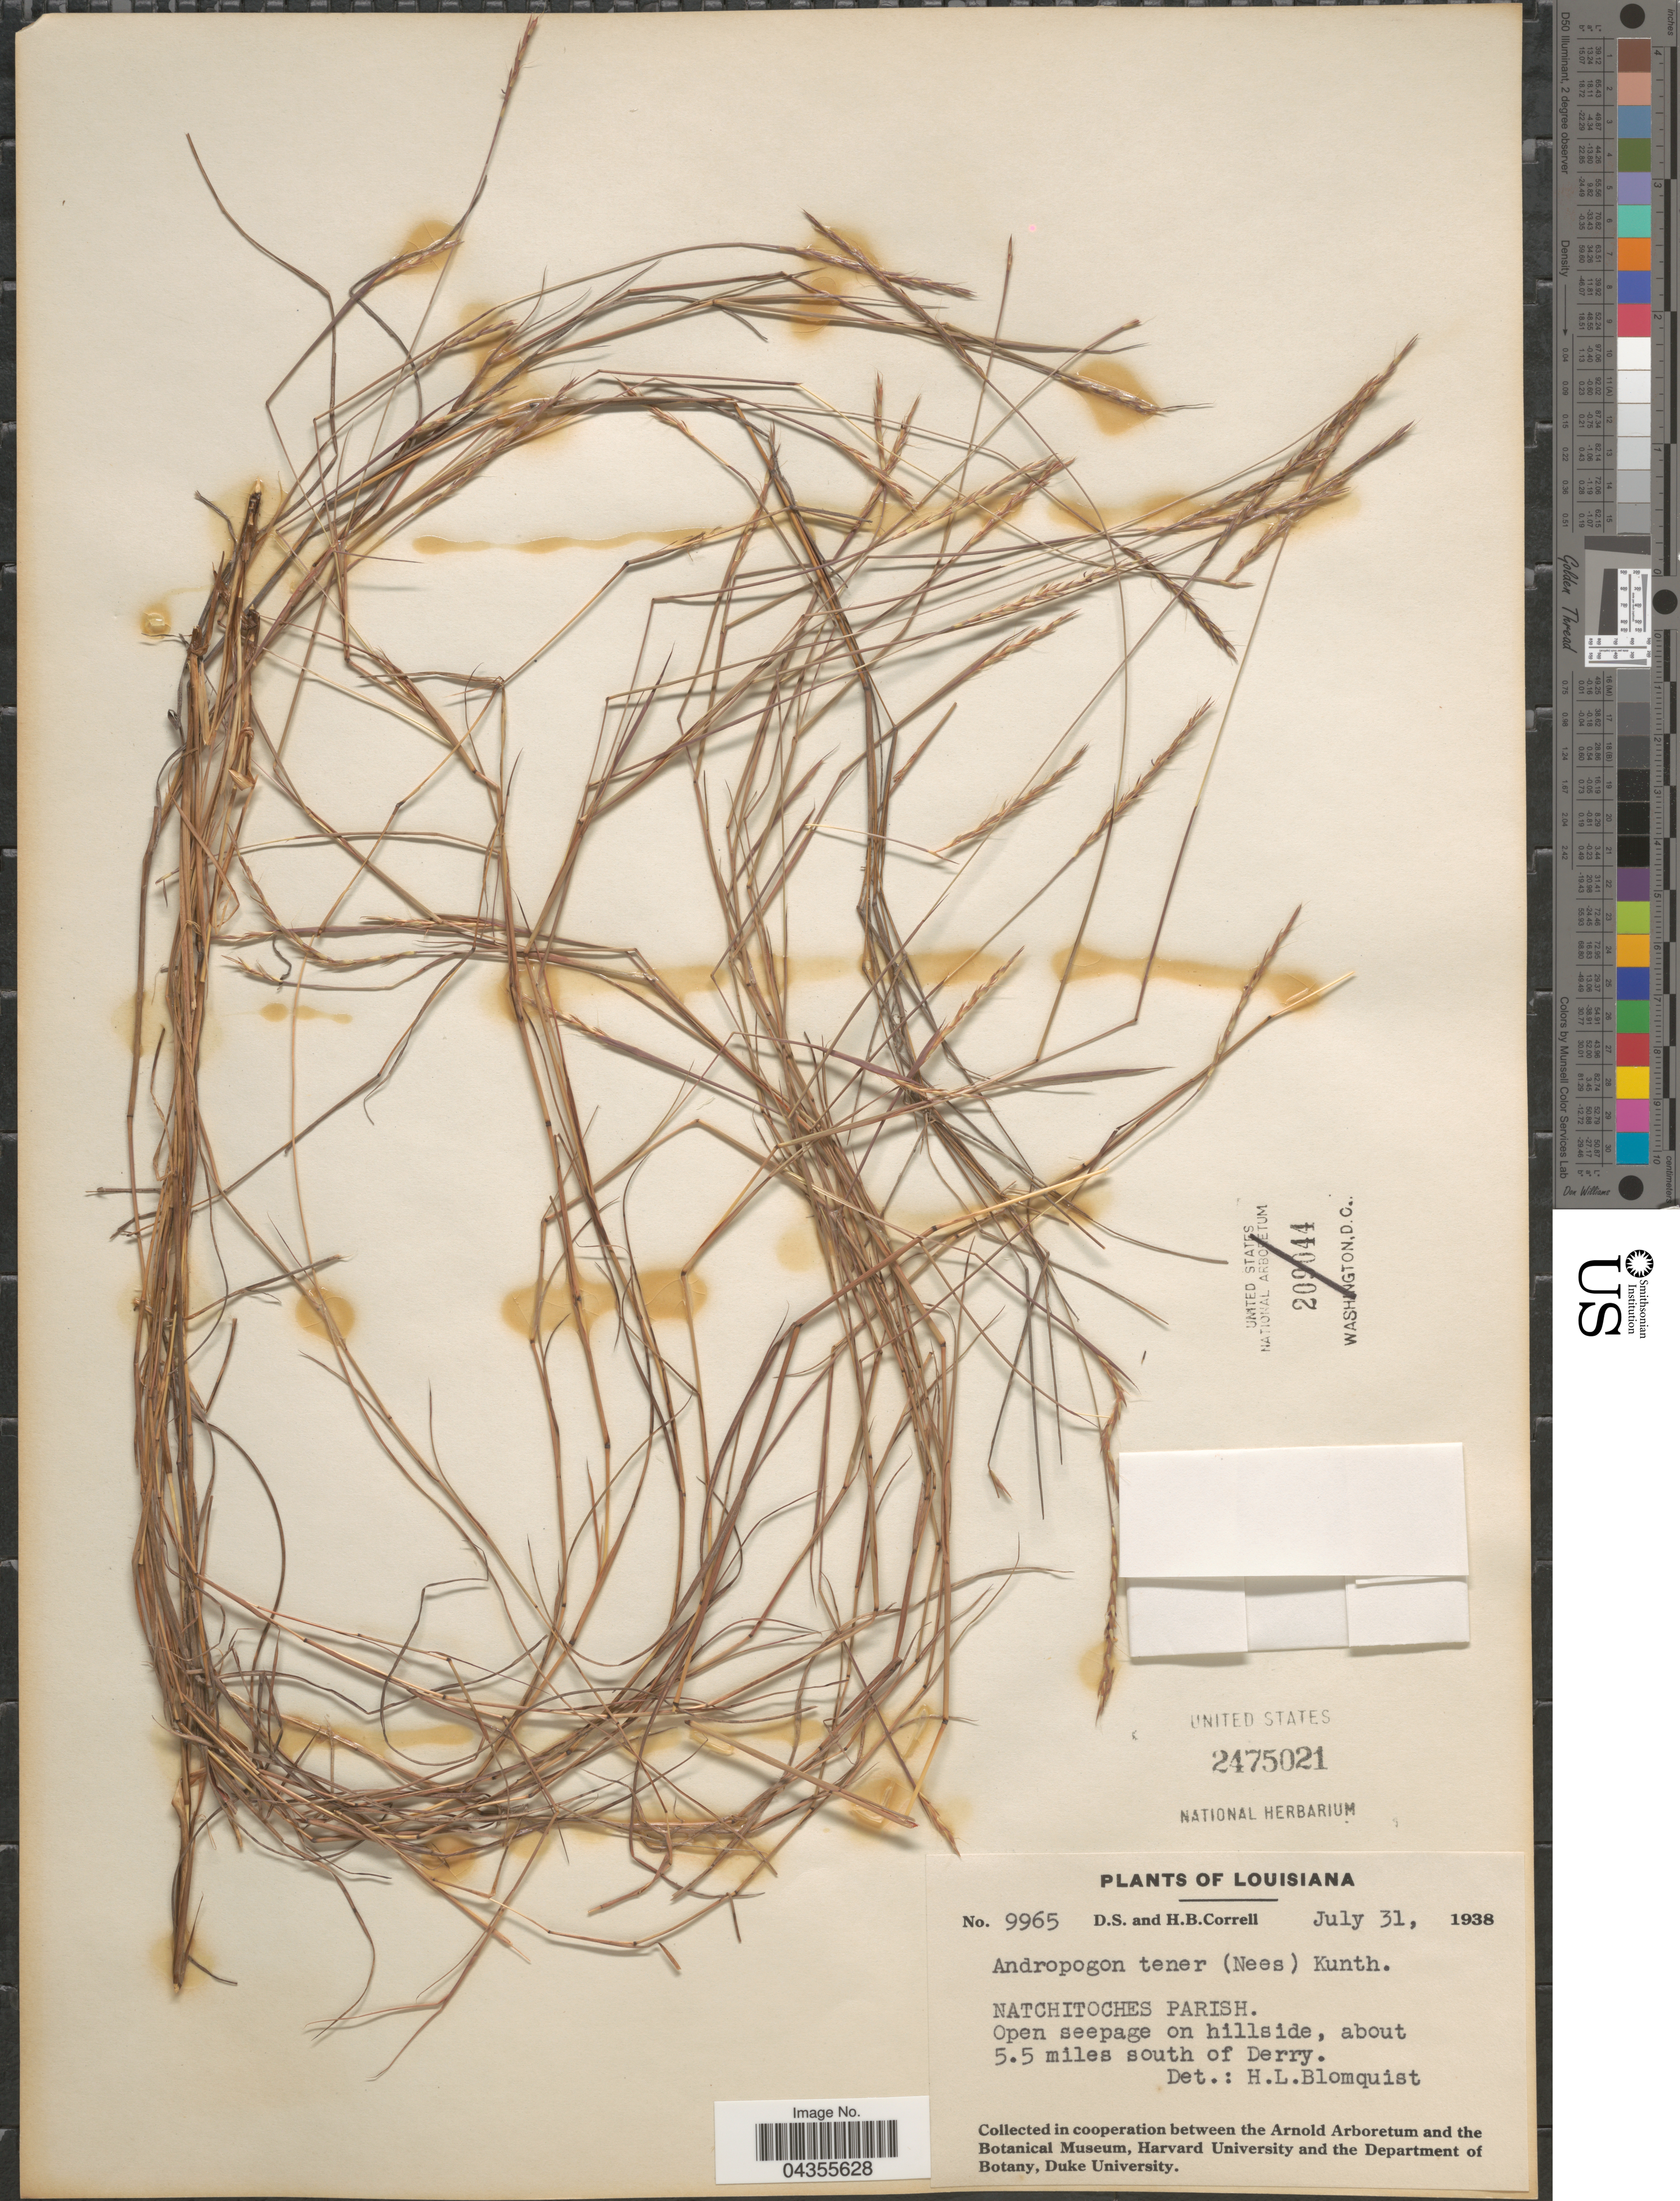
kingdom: Plantae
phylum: Tracheophyta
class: Liliopsida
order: Poales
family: Poaceae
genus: Schizachyrium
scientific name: Schizachyrium tenerum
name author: Nees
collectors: D. S. Correll & H. Correll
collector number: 9965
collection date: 1938-07-31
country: United States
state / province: Louisiana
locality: Natchitoches Parish. Open seepage on hillside, about 5.5 miles south of Derry.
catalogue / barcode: US 2475021